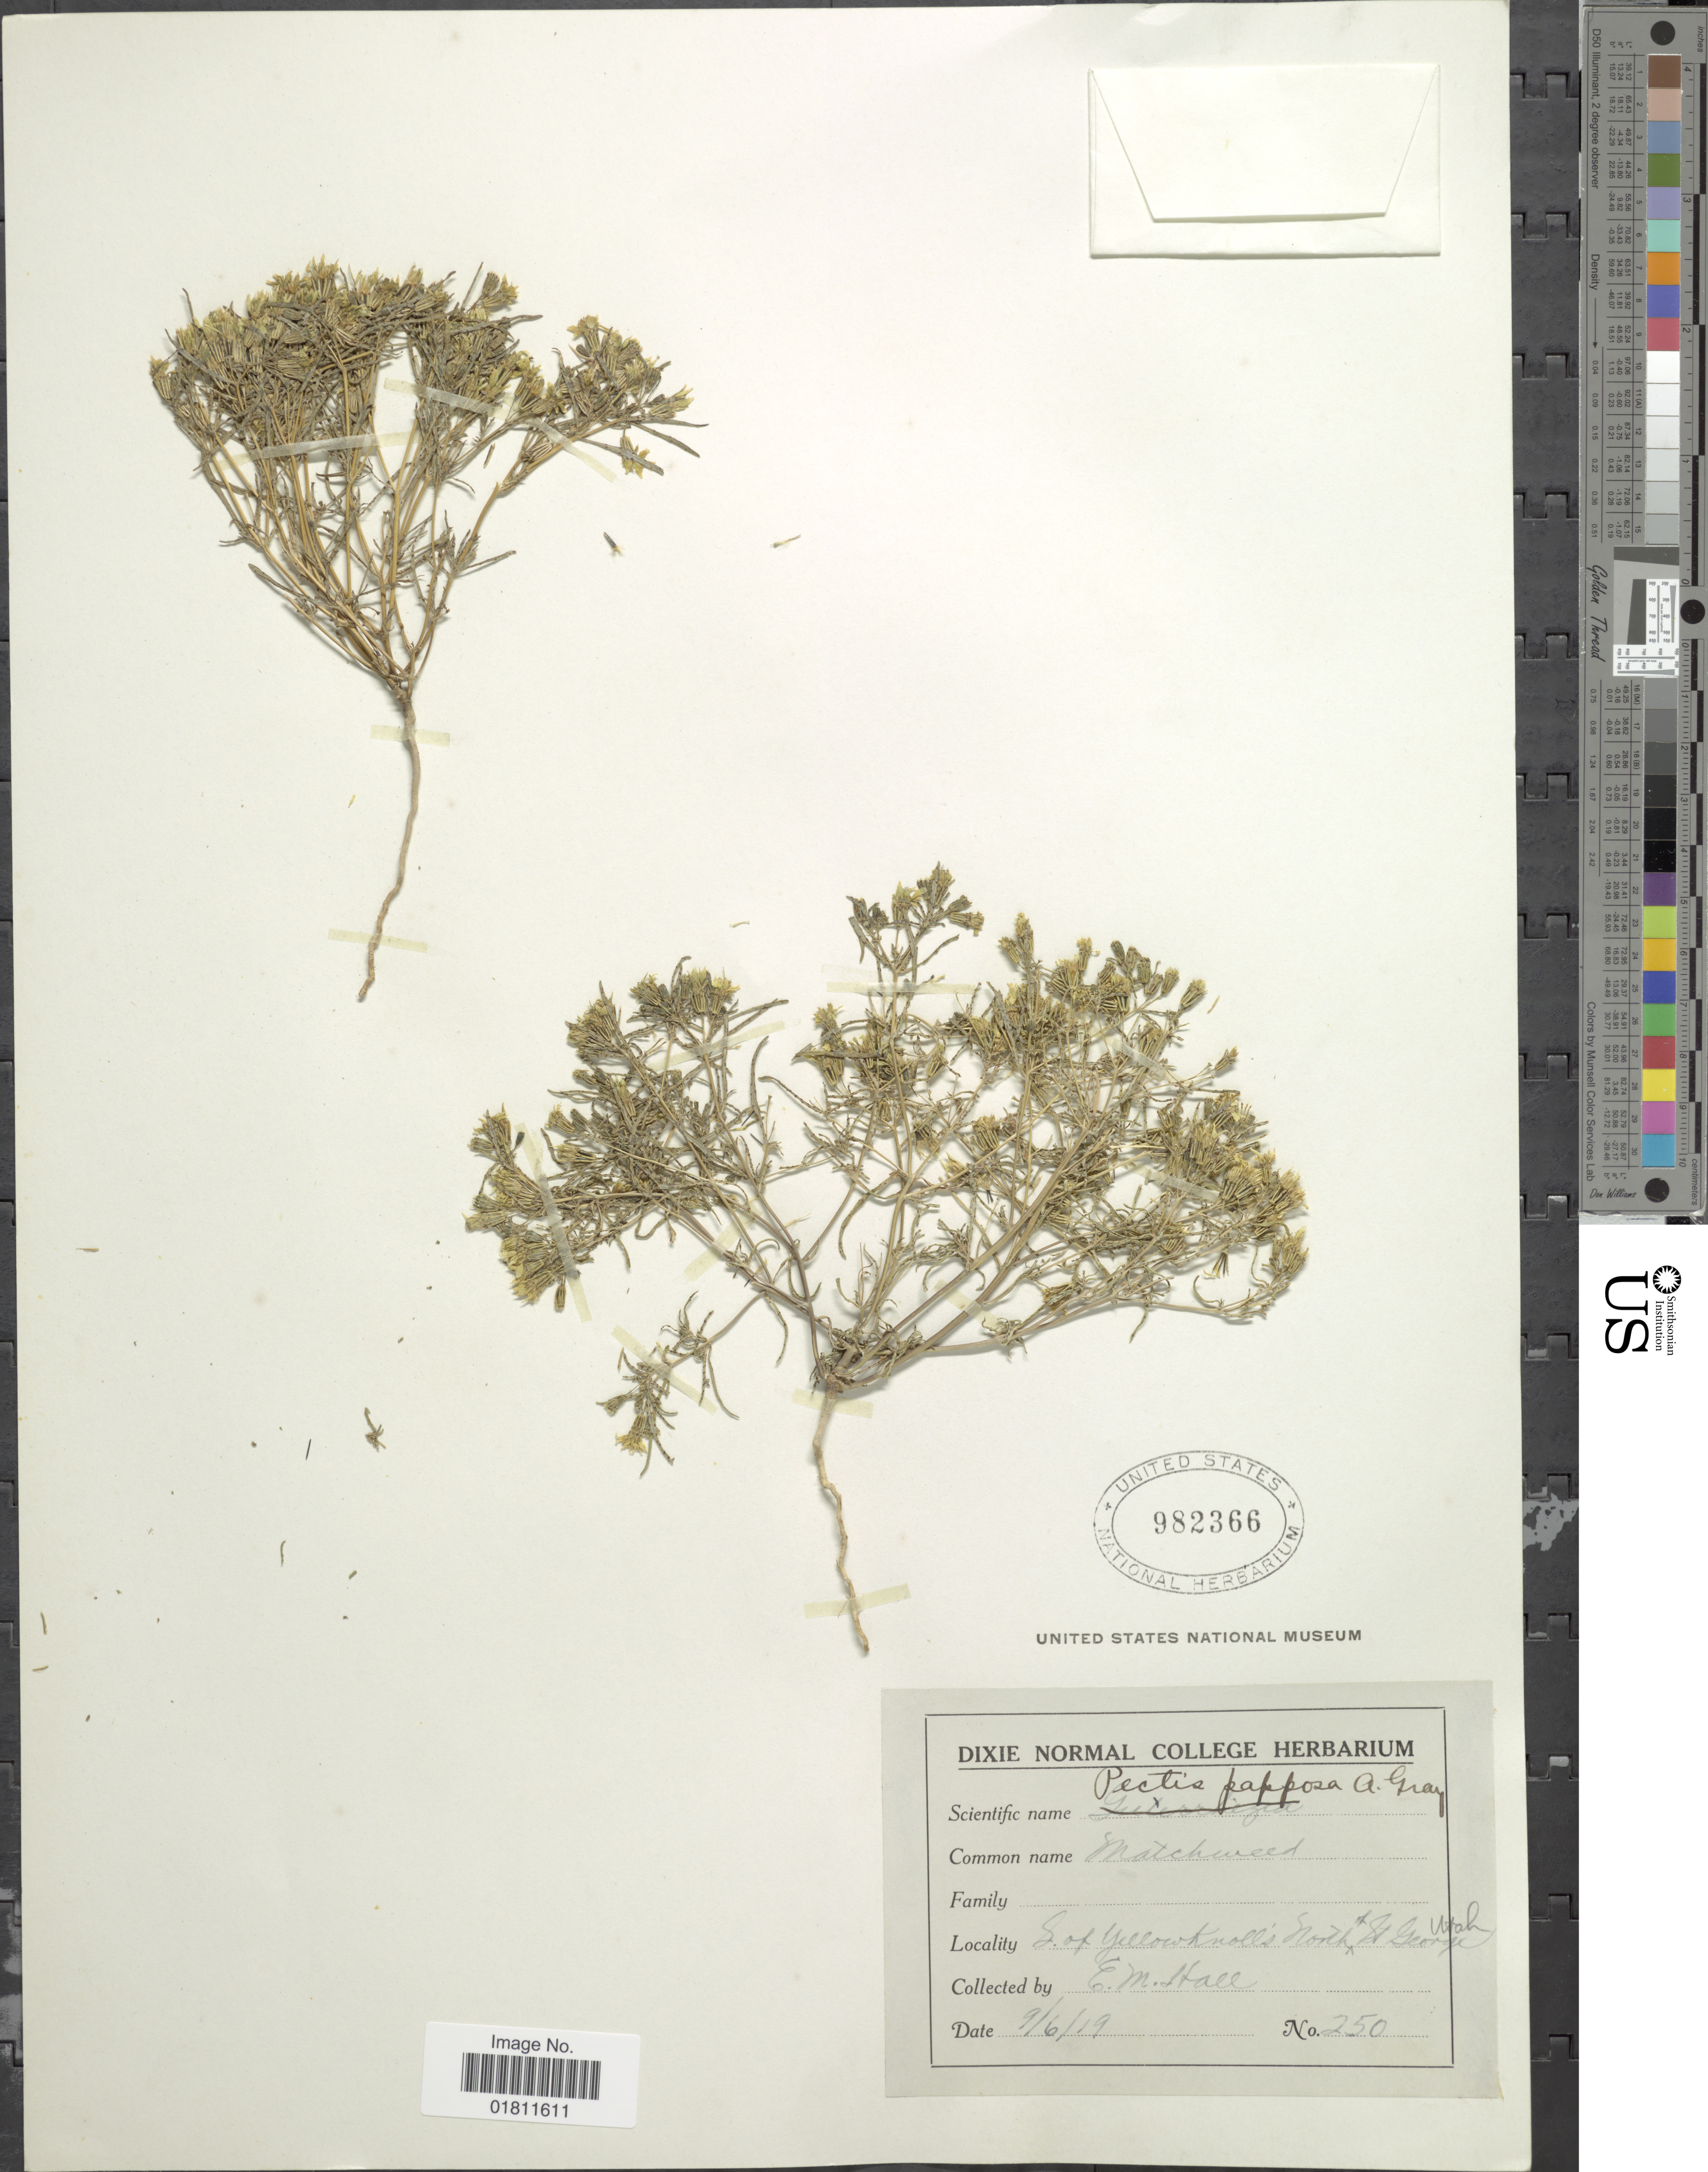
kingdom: Plantae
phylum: Tracheophyta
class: Magnoliopsida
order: Asterales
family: Asteraceae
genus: Pectis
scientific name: Pectis papposa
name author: Harv. & A. Gray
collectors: E. Hall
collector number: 250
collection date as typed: Transcribed d/m/y: 6/9/19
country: United States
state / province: Utah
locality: S. of YellowKnoll's North of St. George, Utah.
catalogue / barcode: US 982366